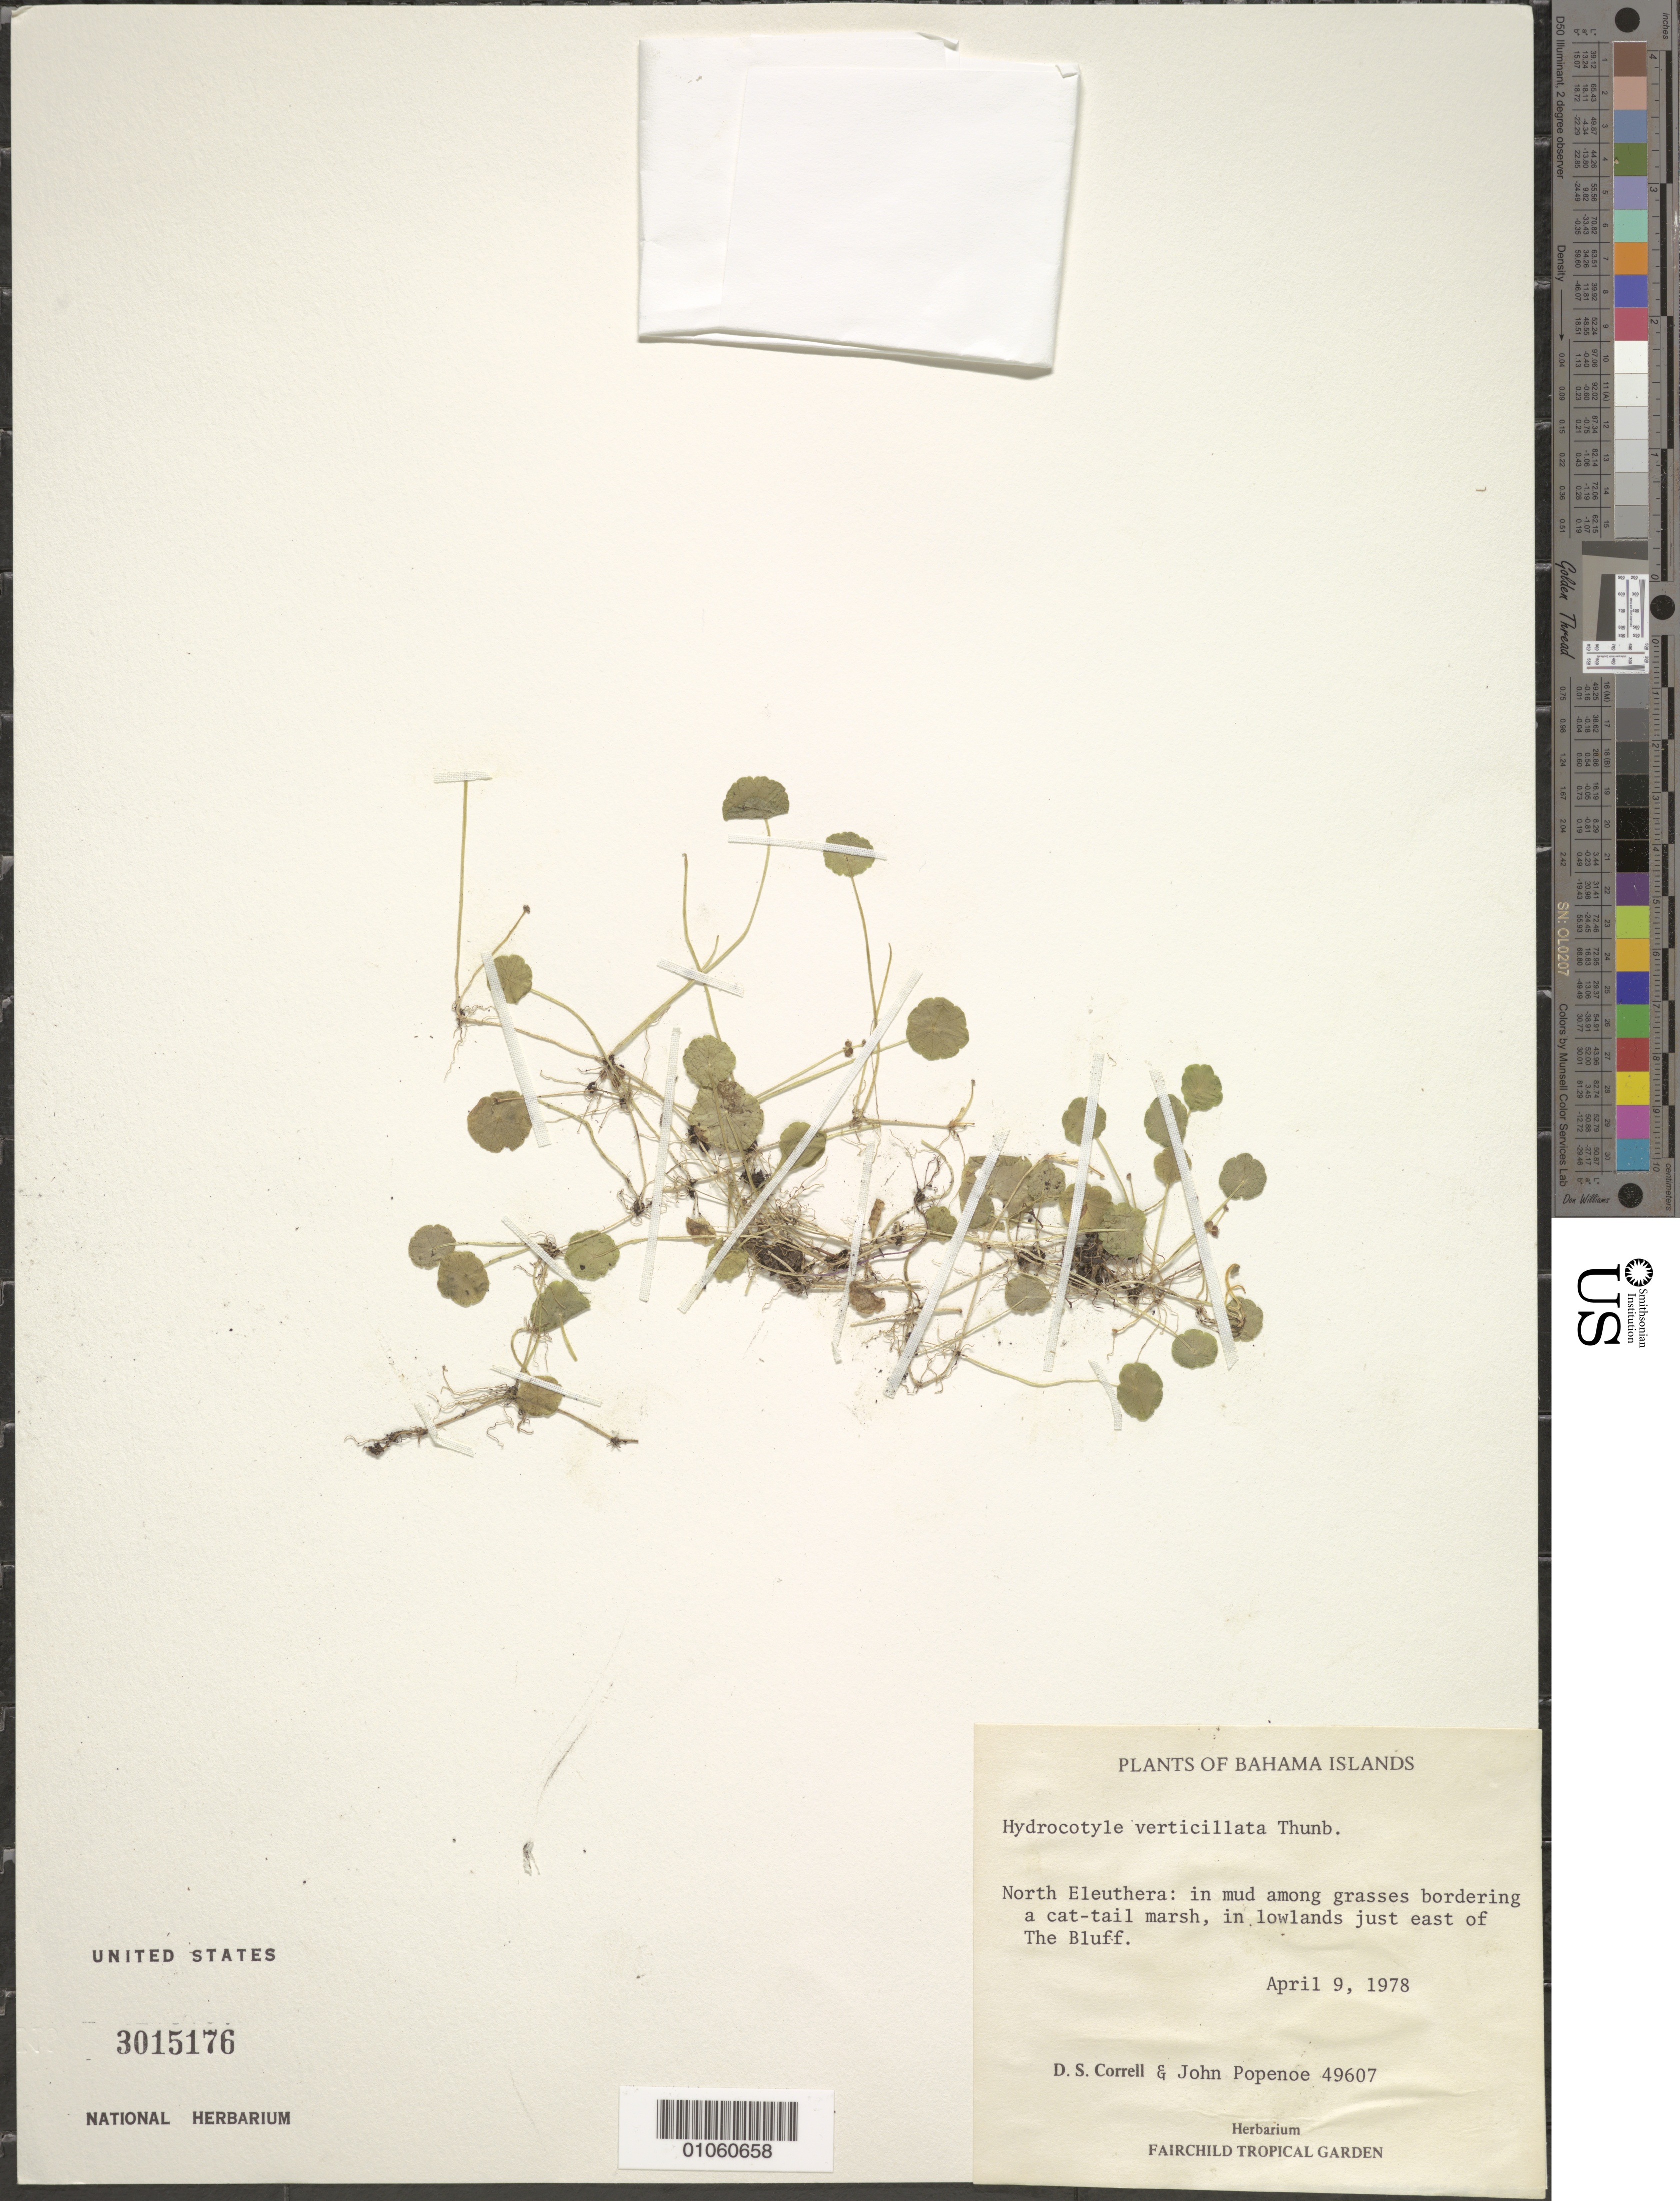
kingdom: Plantae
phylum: Tracheophyta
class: Magnoliopsida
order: Apiales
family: Araliaceae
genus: Hydrocotyle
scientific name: Hydrocotyle verticillata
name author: Thunb.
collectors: D. S. Correll & J. Popenoe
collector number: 49607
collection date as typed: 09 Apr 1978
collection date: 1978-04-09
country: Bahamas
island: North Eleuthera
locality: The Bluff, just east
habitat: In mud among grasses bordering a cat-tail marsh, in lowlands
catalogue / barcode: US 3015176